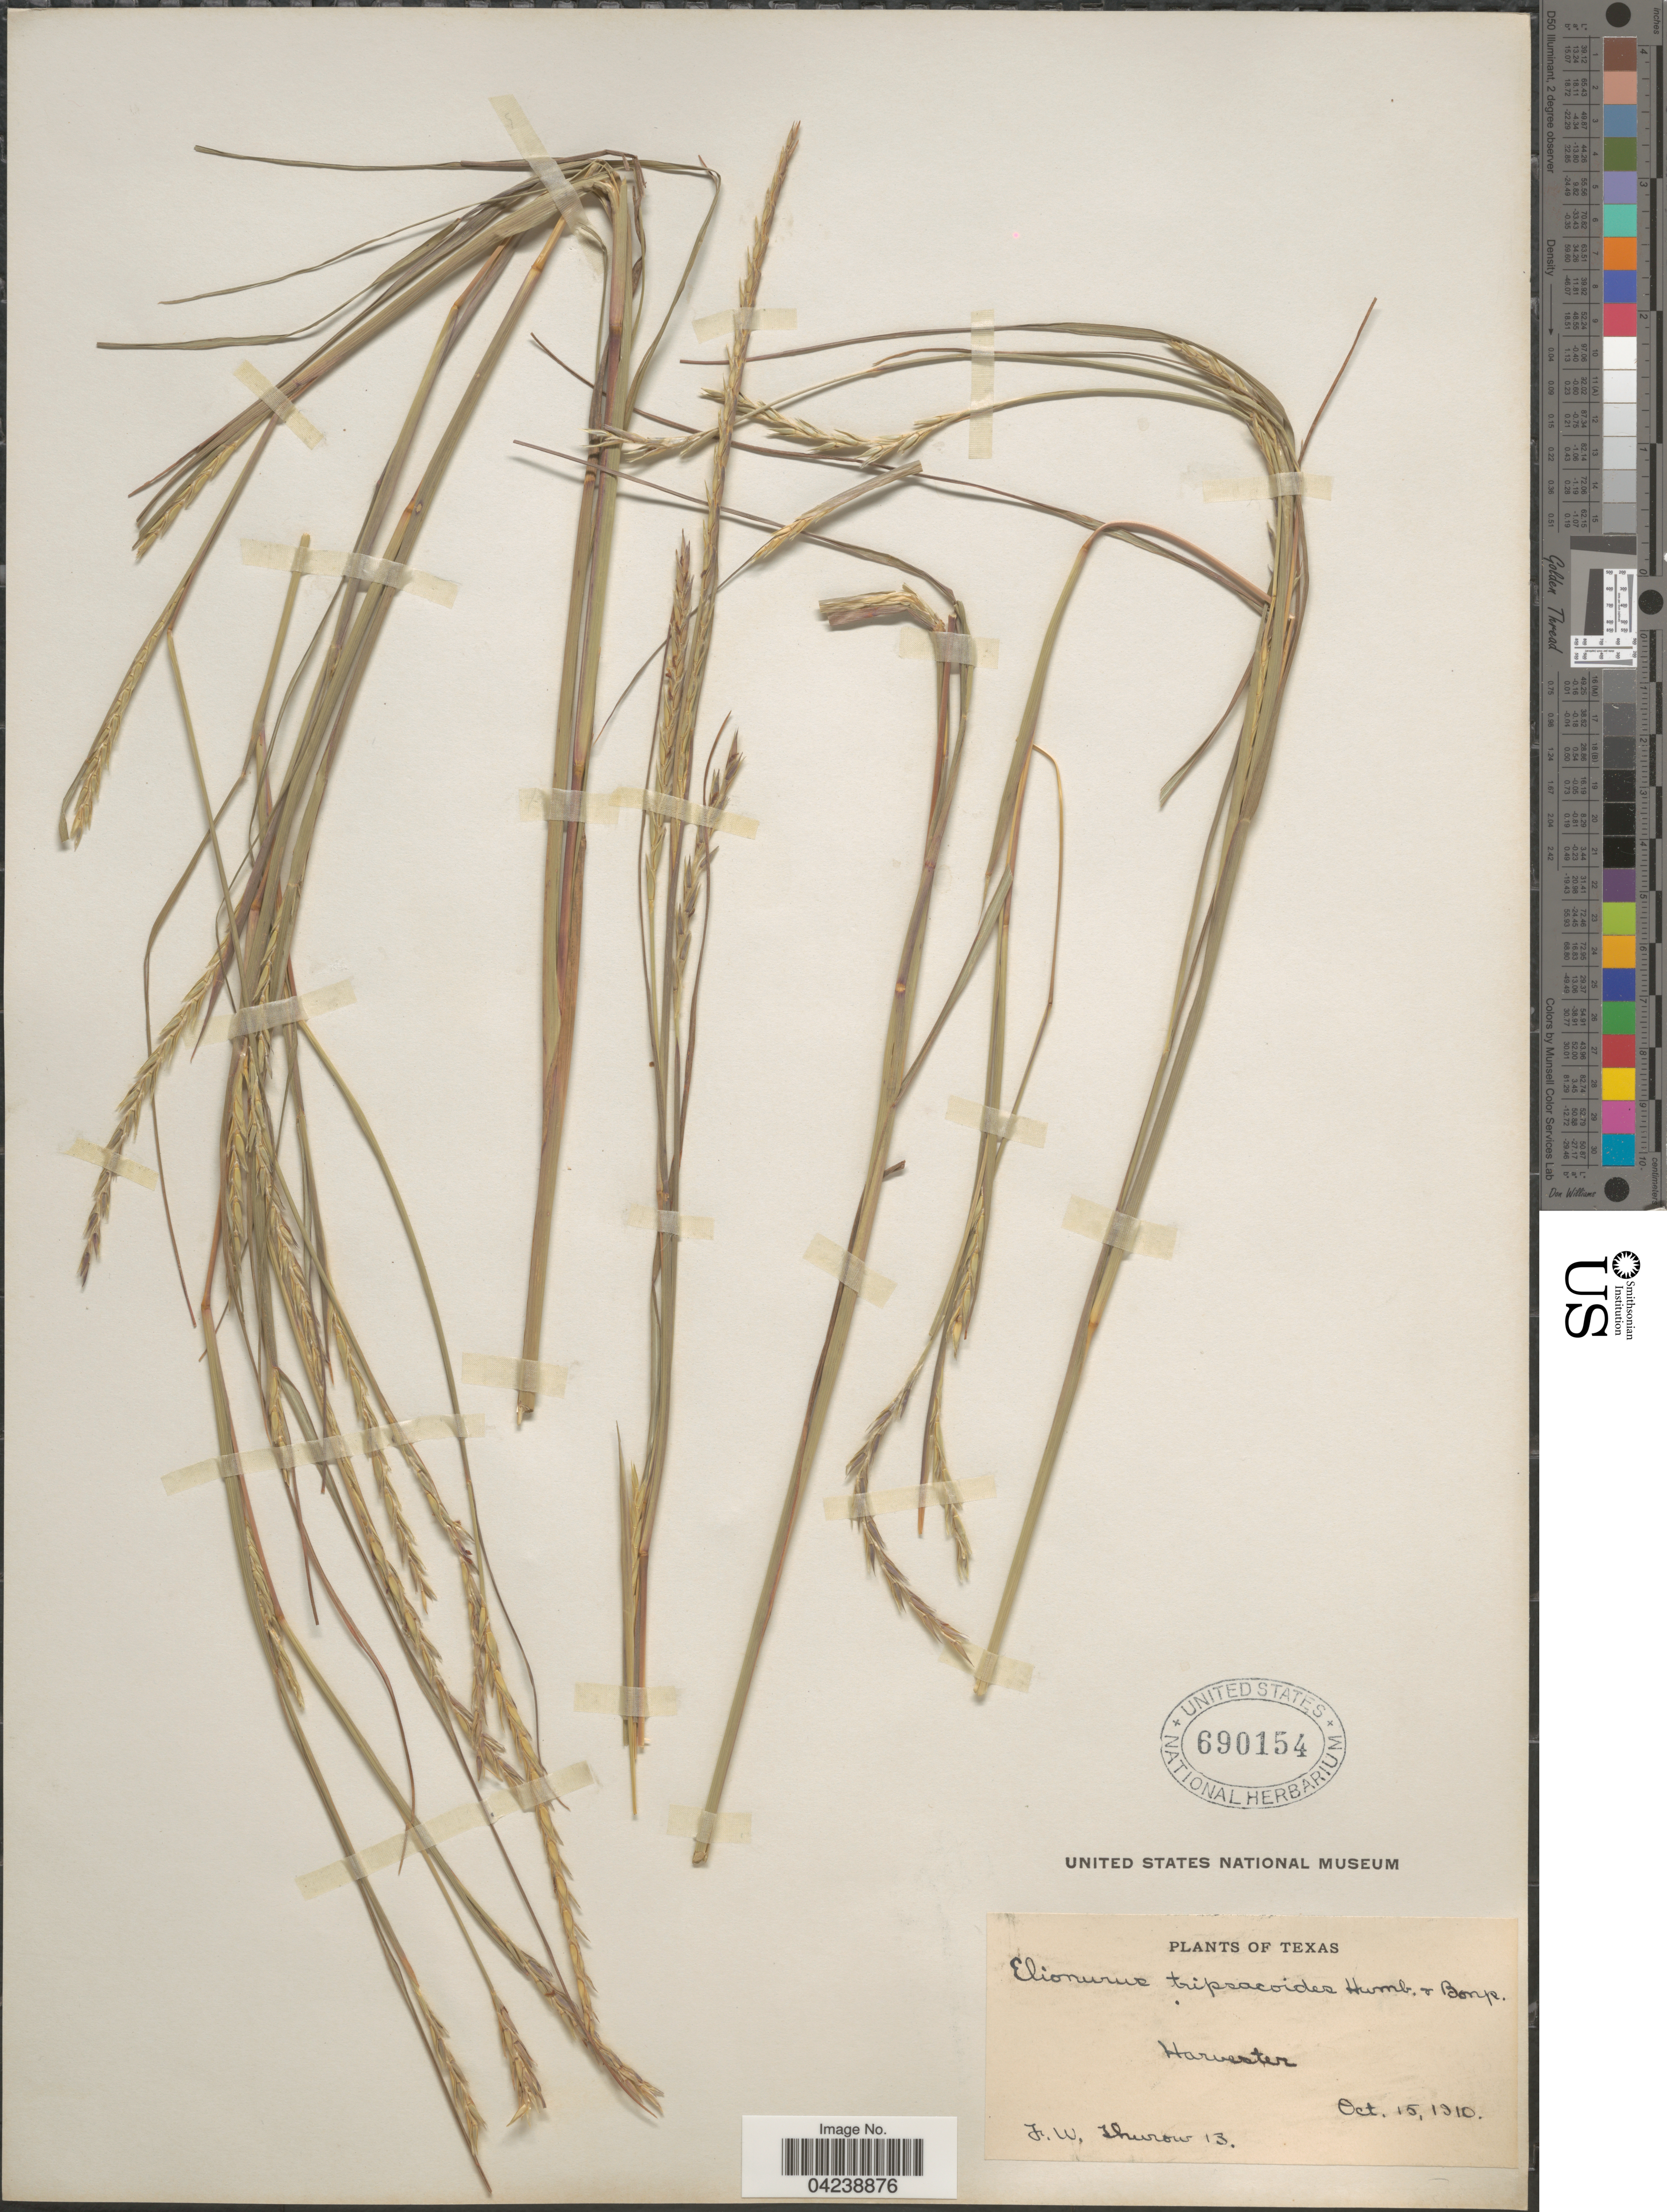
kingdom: Plantae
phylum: Tracheophyta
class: Liliopsida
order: Poales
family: Poaceae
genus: Elionurus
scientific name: Elionurus tripsacoides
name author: Humb. & Bonpl. ex Willd.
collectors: F. W. Thurow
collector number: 13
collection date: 1910-10-15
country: United States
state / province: Texas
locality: Harvester.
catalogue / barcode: US 690154